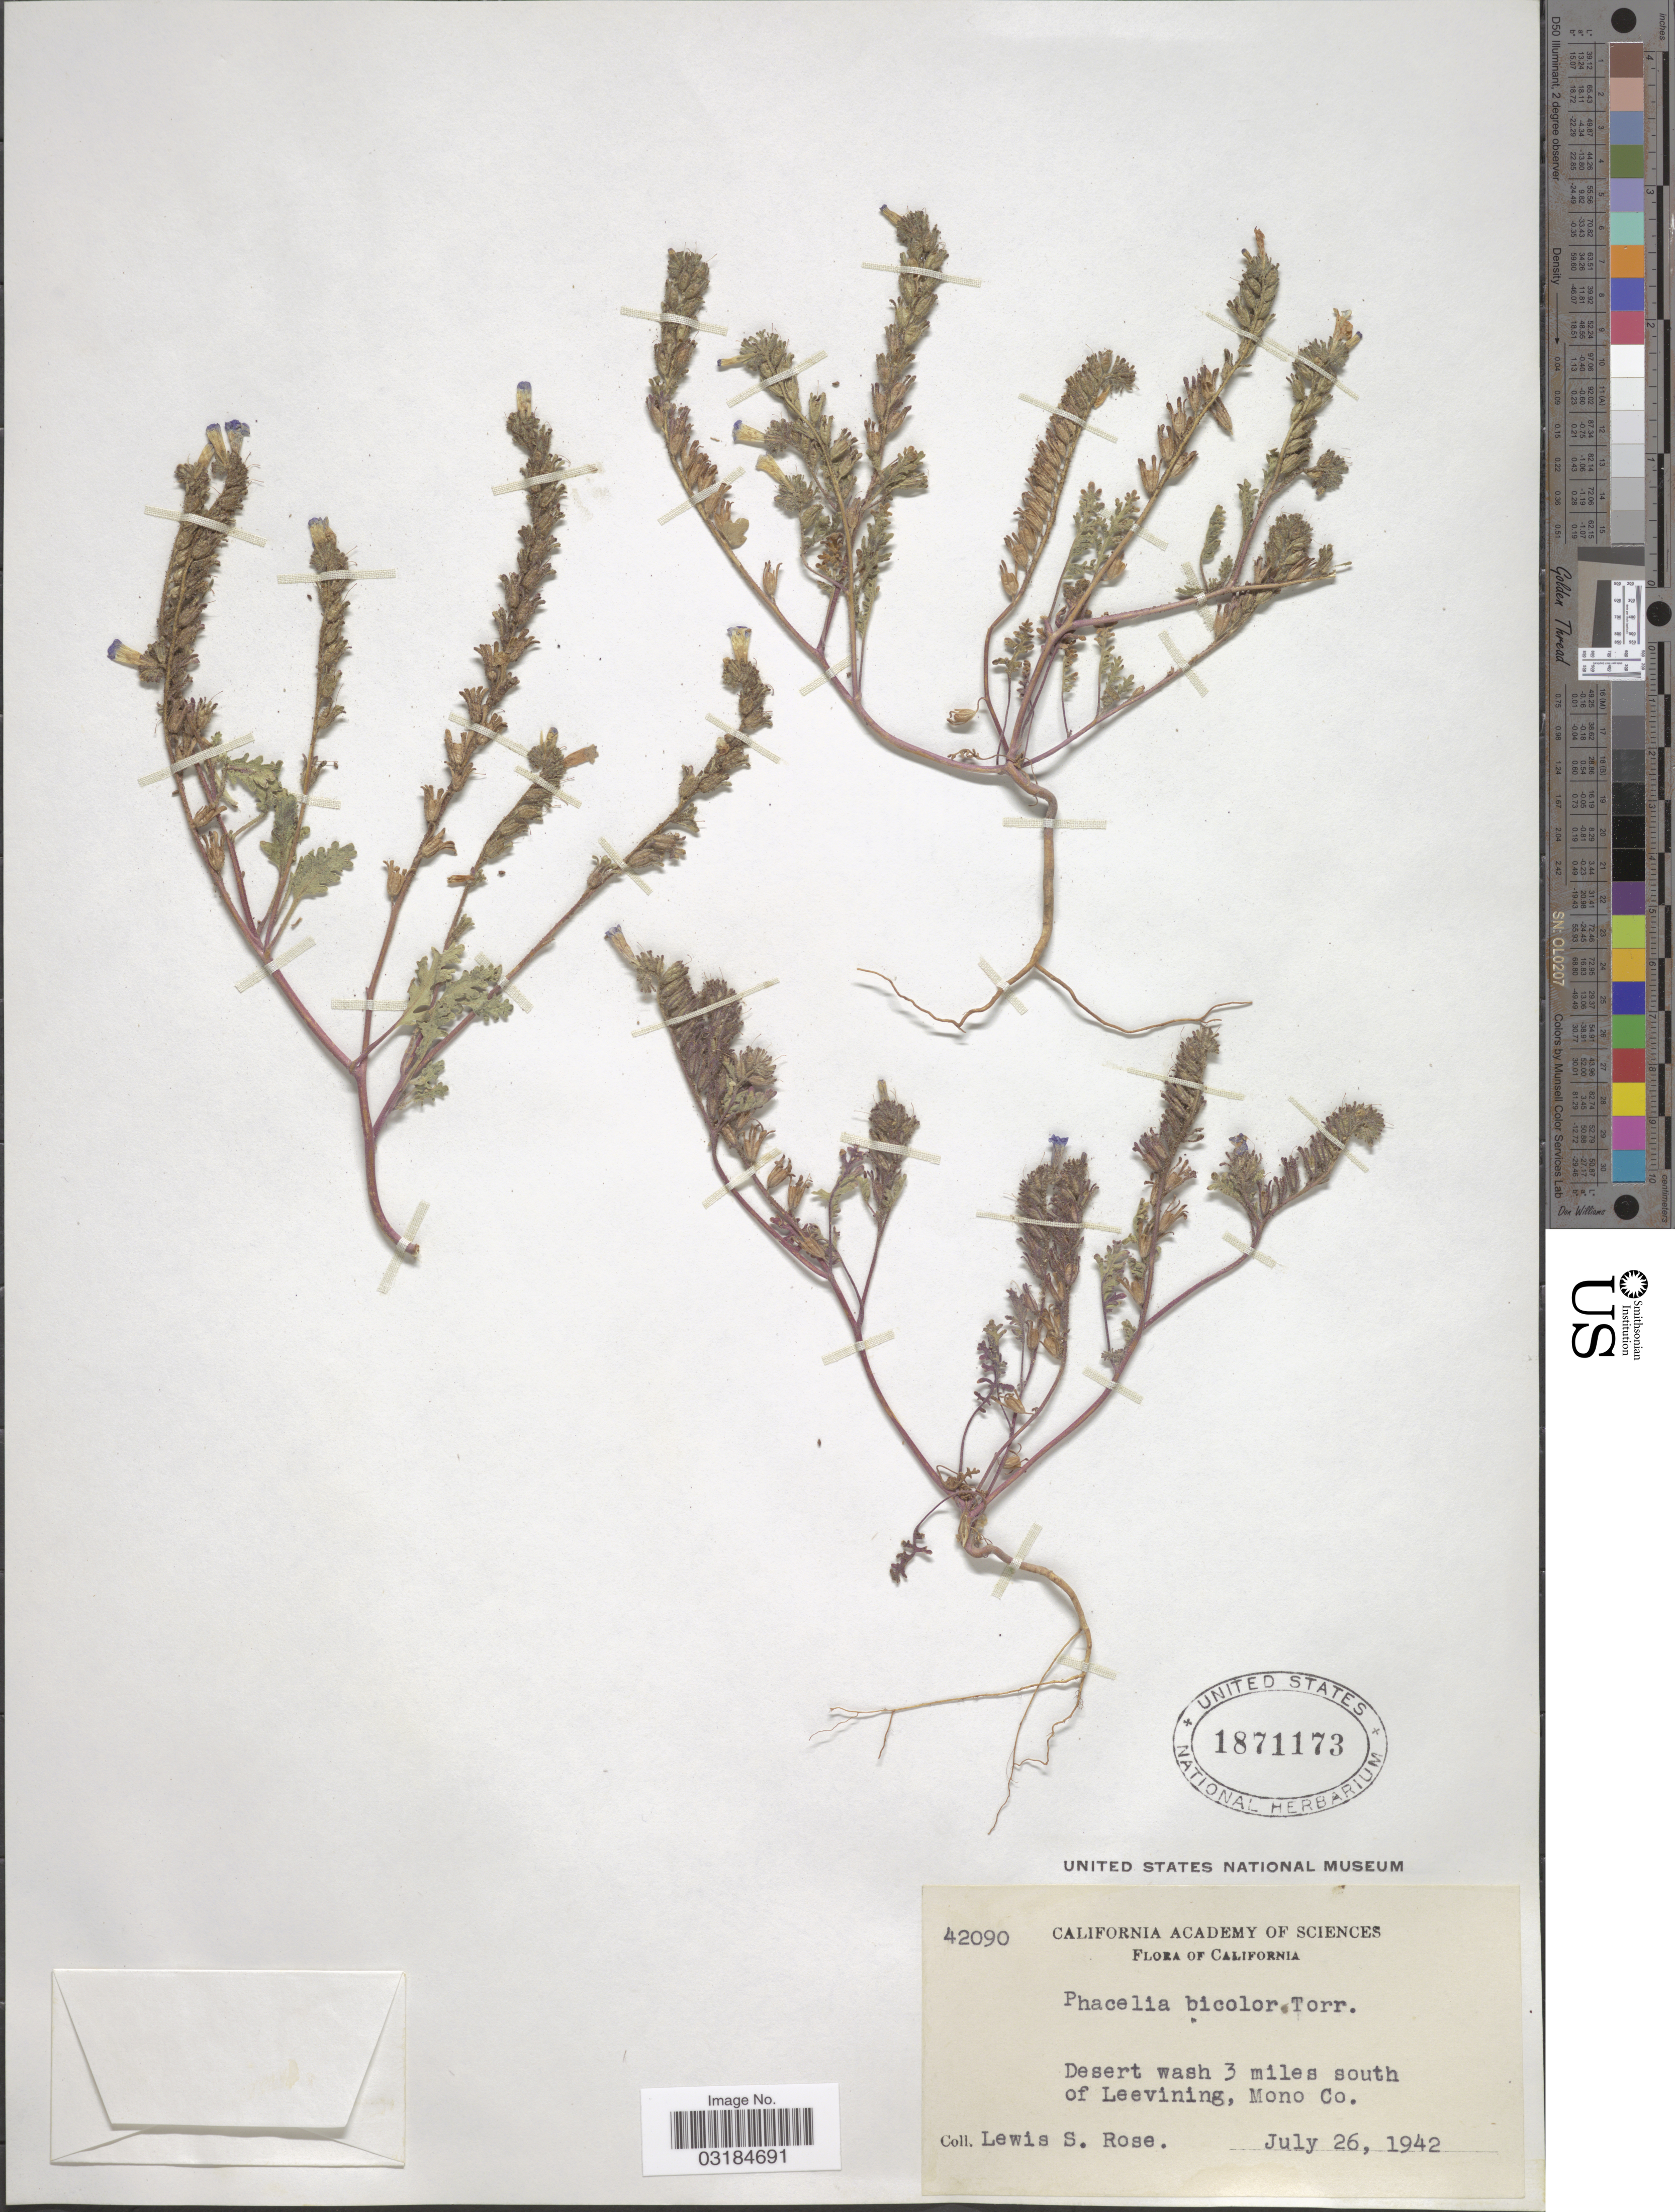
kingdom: Plantae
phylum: Tracheophyta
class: Magnoliopsida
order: Boraginales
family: Hydrophyllaceae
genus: Phacelia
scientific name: Phacelia bicolor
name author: Torr. in C. King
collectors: L. S. Rose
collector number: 42090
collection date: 1942-07-26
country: United States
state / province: California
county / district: Mono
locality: Desert wash 3 miles south of Leevining, Mono Co.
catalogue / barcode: US 1871173